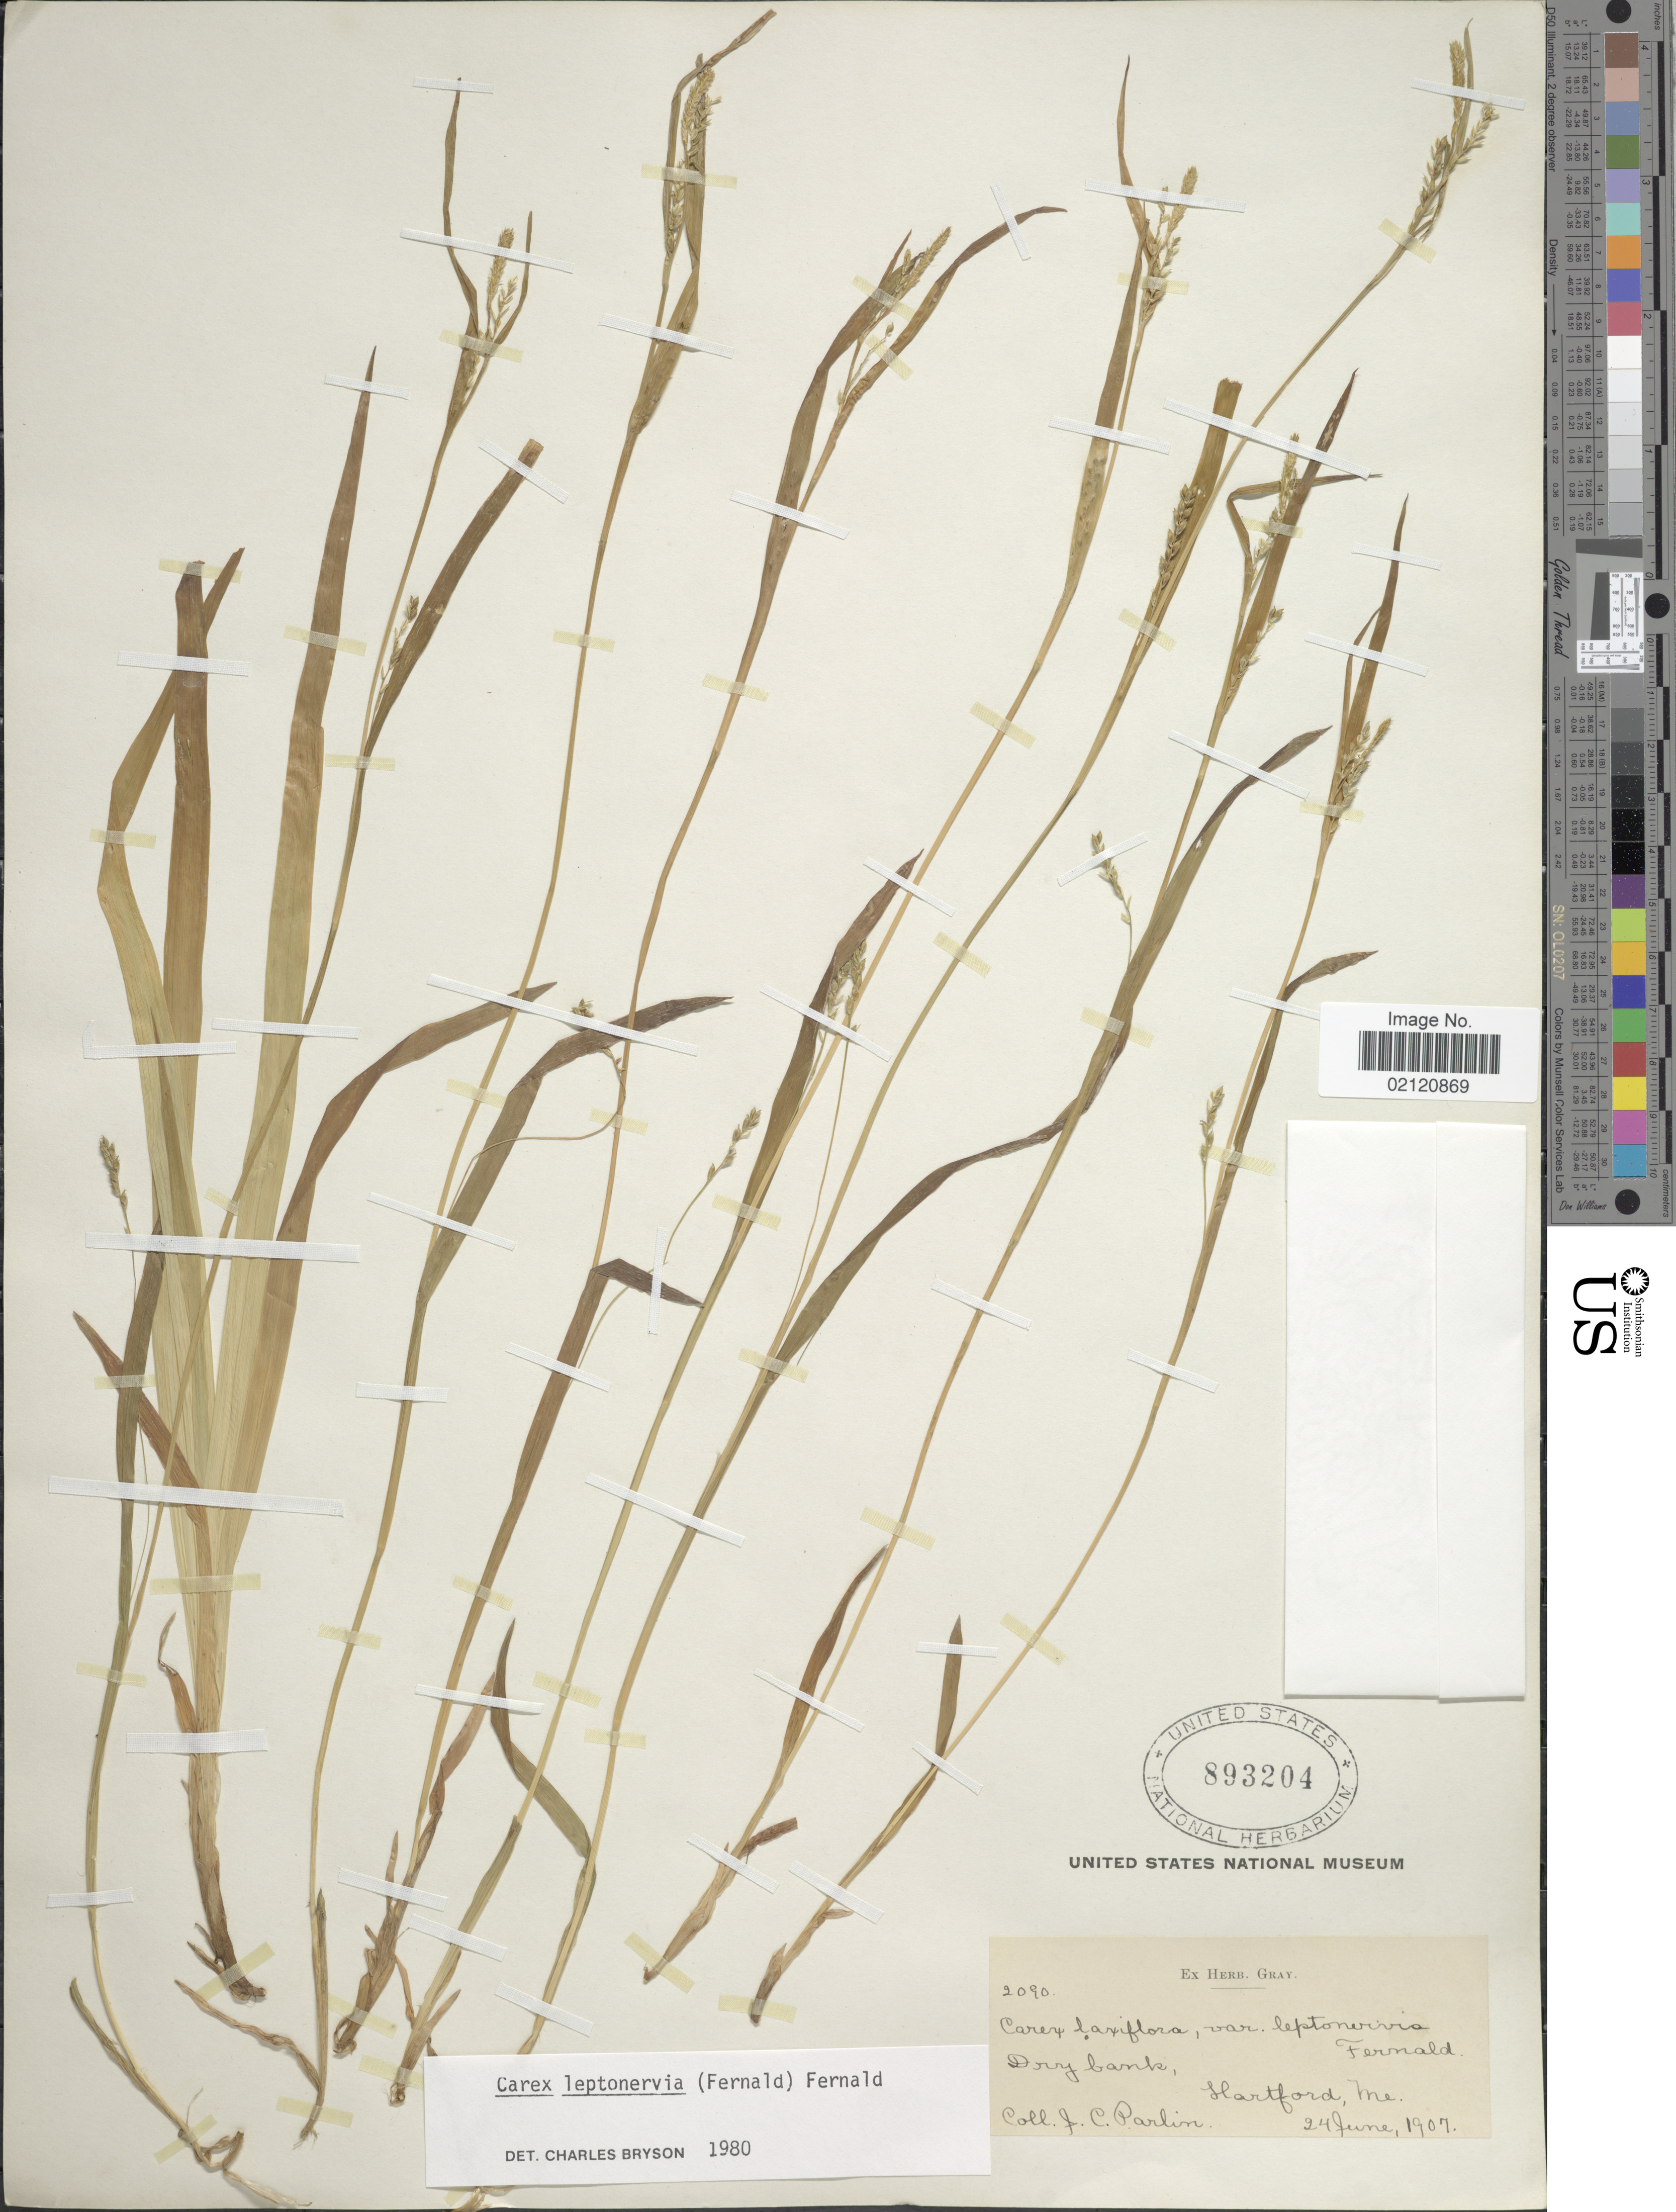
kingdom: Plantae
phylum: Tracheophyta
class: Liliopsida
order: Poales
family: Cyperaceae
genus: Carex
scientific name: Carex leptonervia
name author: (Fernald) Fernald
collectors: J. Parlin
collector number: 2090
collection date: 1907-06-24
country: United States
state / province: Maine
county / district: Oxford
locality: Hartford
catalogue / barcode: US 893204